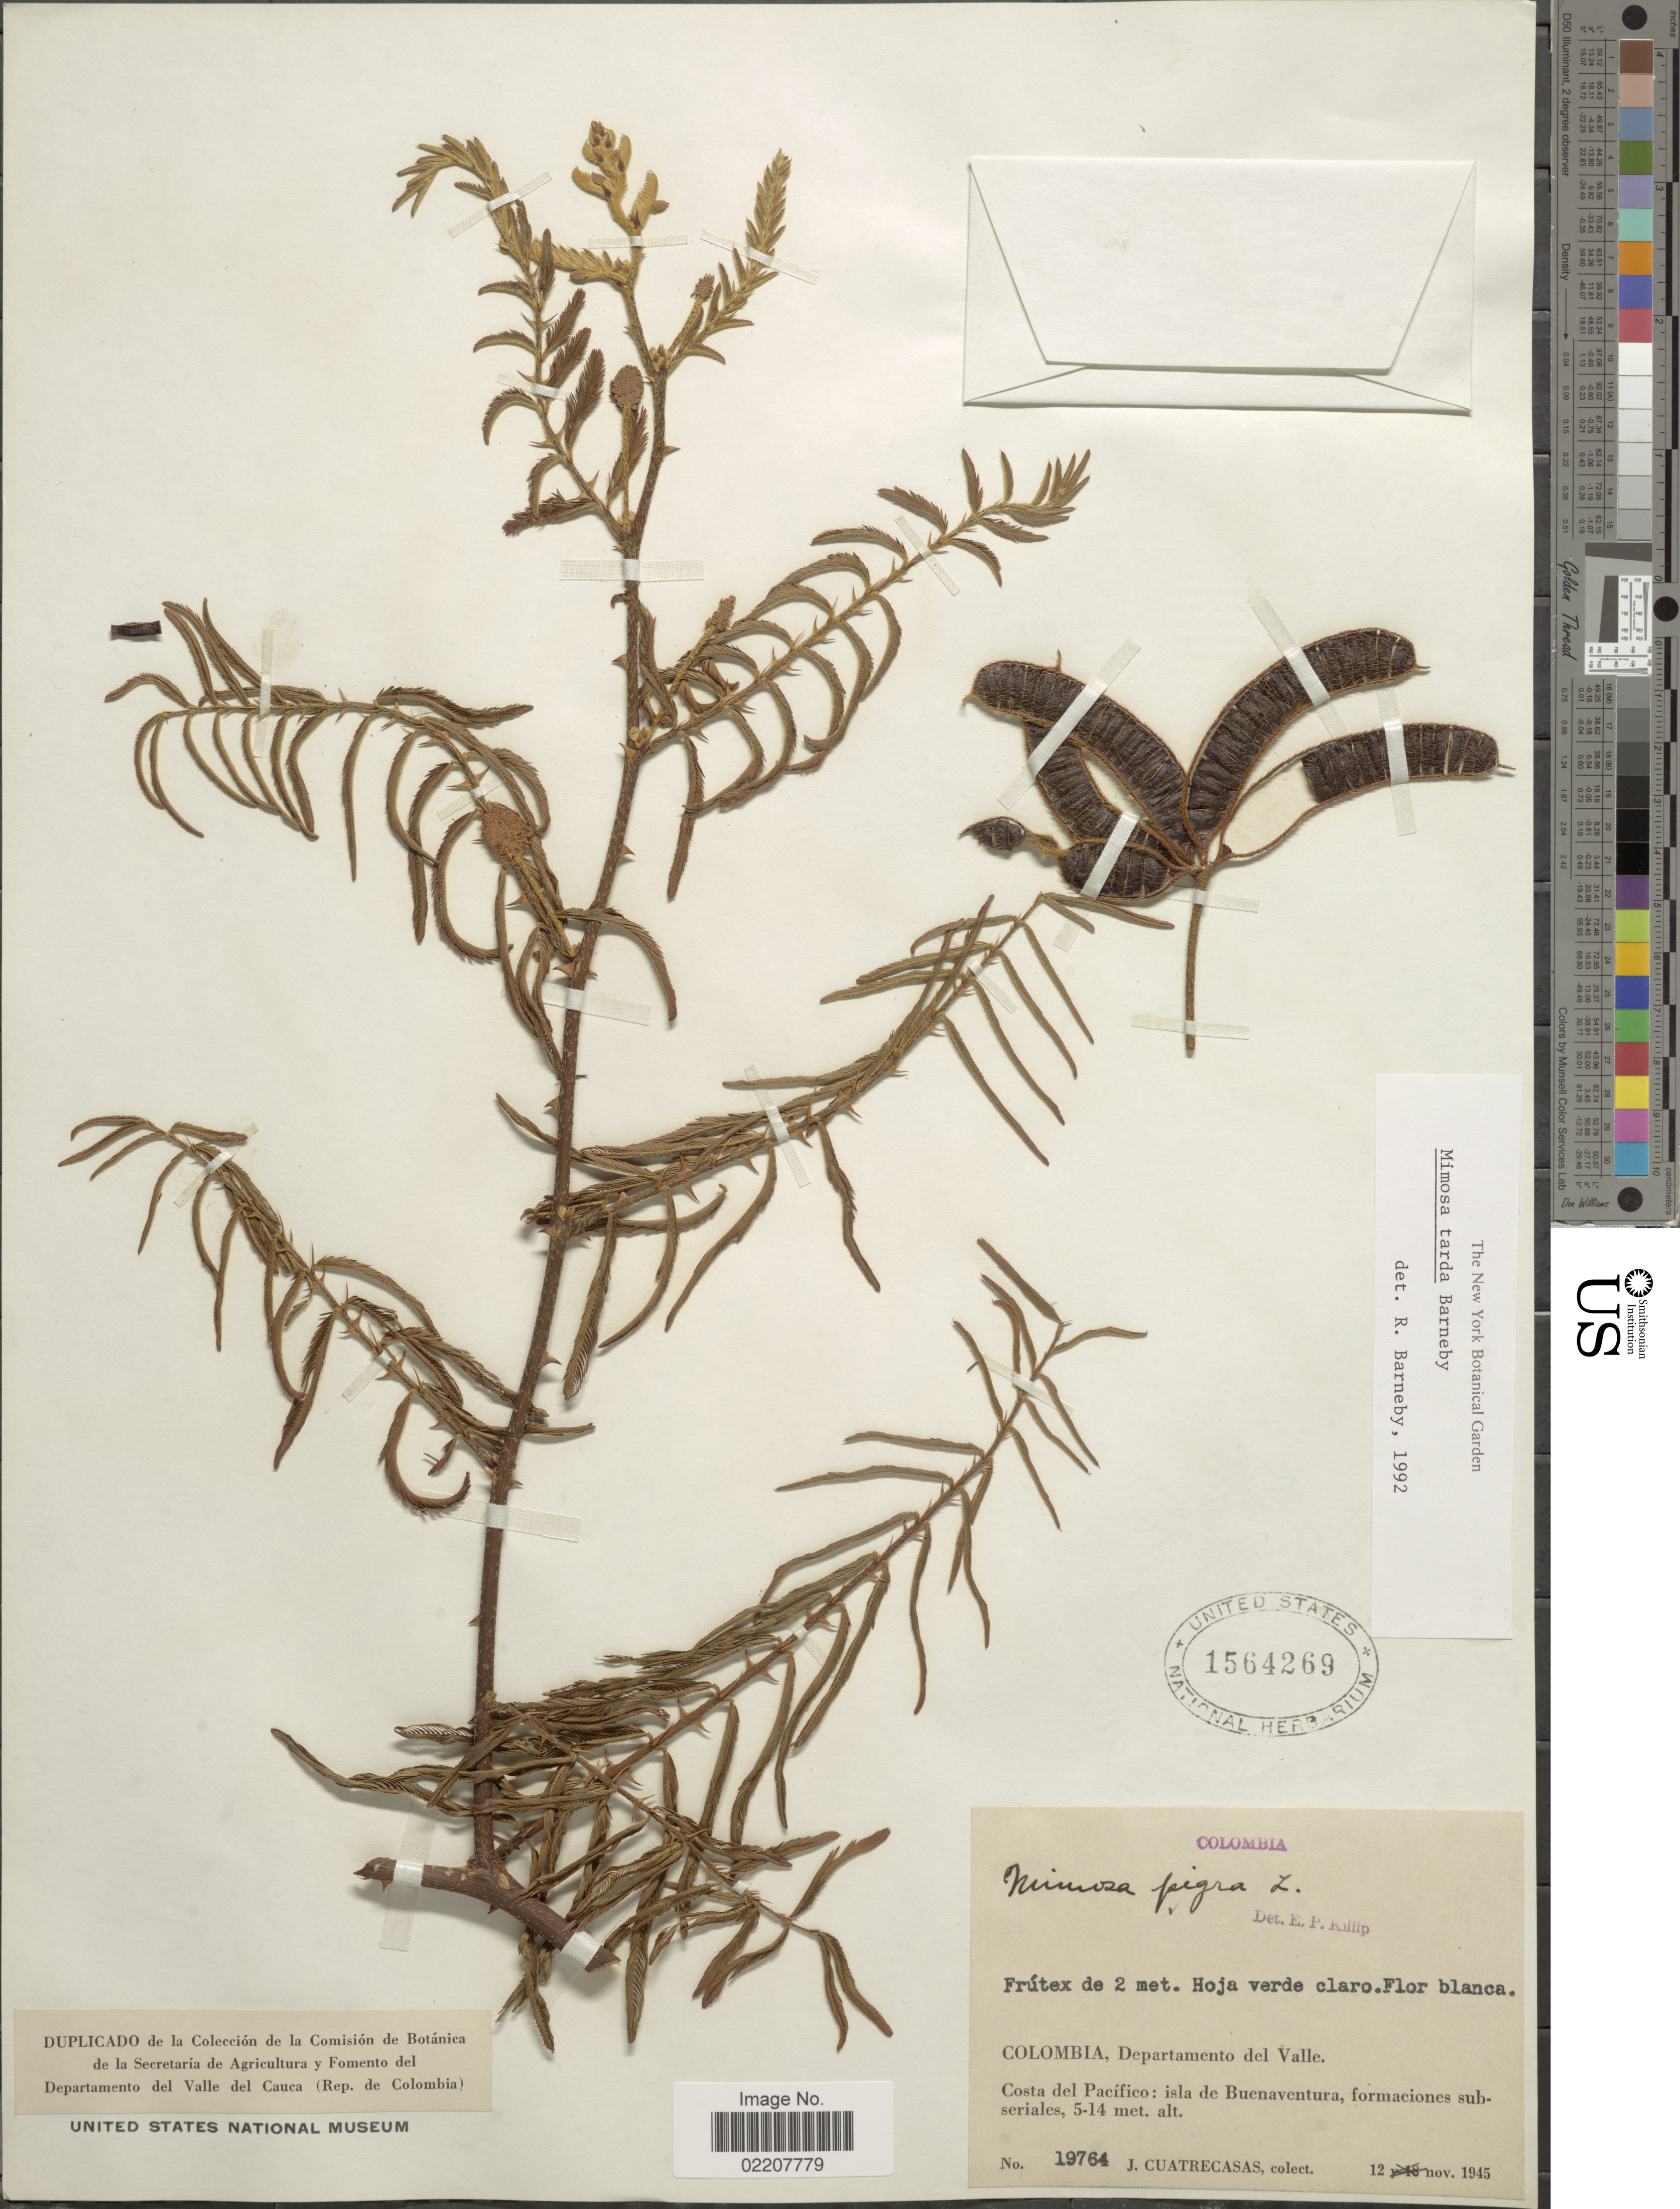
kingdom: Plantae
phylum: Tracheophyta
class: Magnoliopsida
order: Fabales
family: Fabaceae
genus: Mimosa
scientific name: Mimosa tarda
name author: Barneby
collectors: J. Cuatrecasas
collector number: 19764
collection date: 1945-11-12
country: Colombia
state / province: Valle del Cauca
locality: Departamento del Valle, Costa del Pacifico: isla de Buenaventura, formaciones subseriales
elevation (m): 5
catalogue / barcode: US 1564269